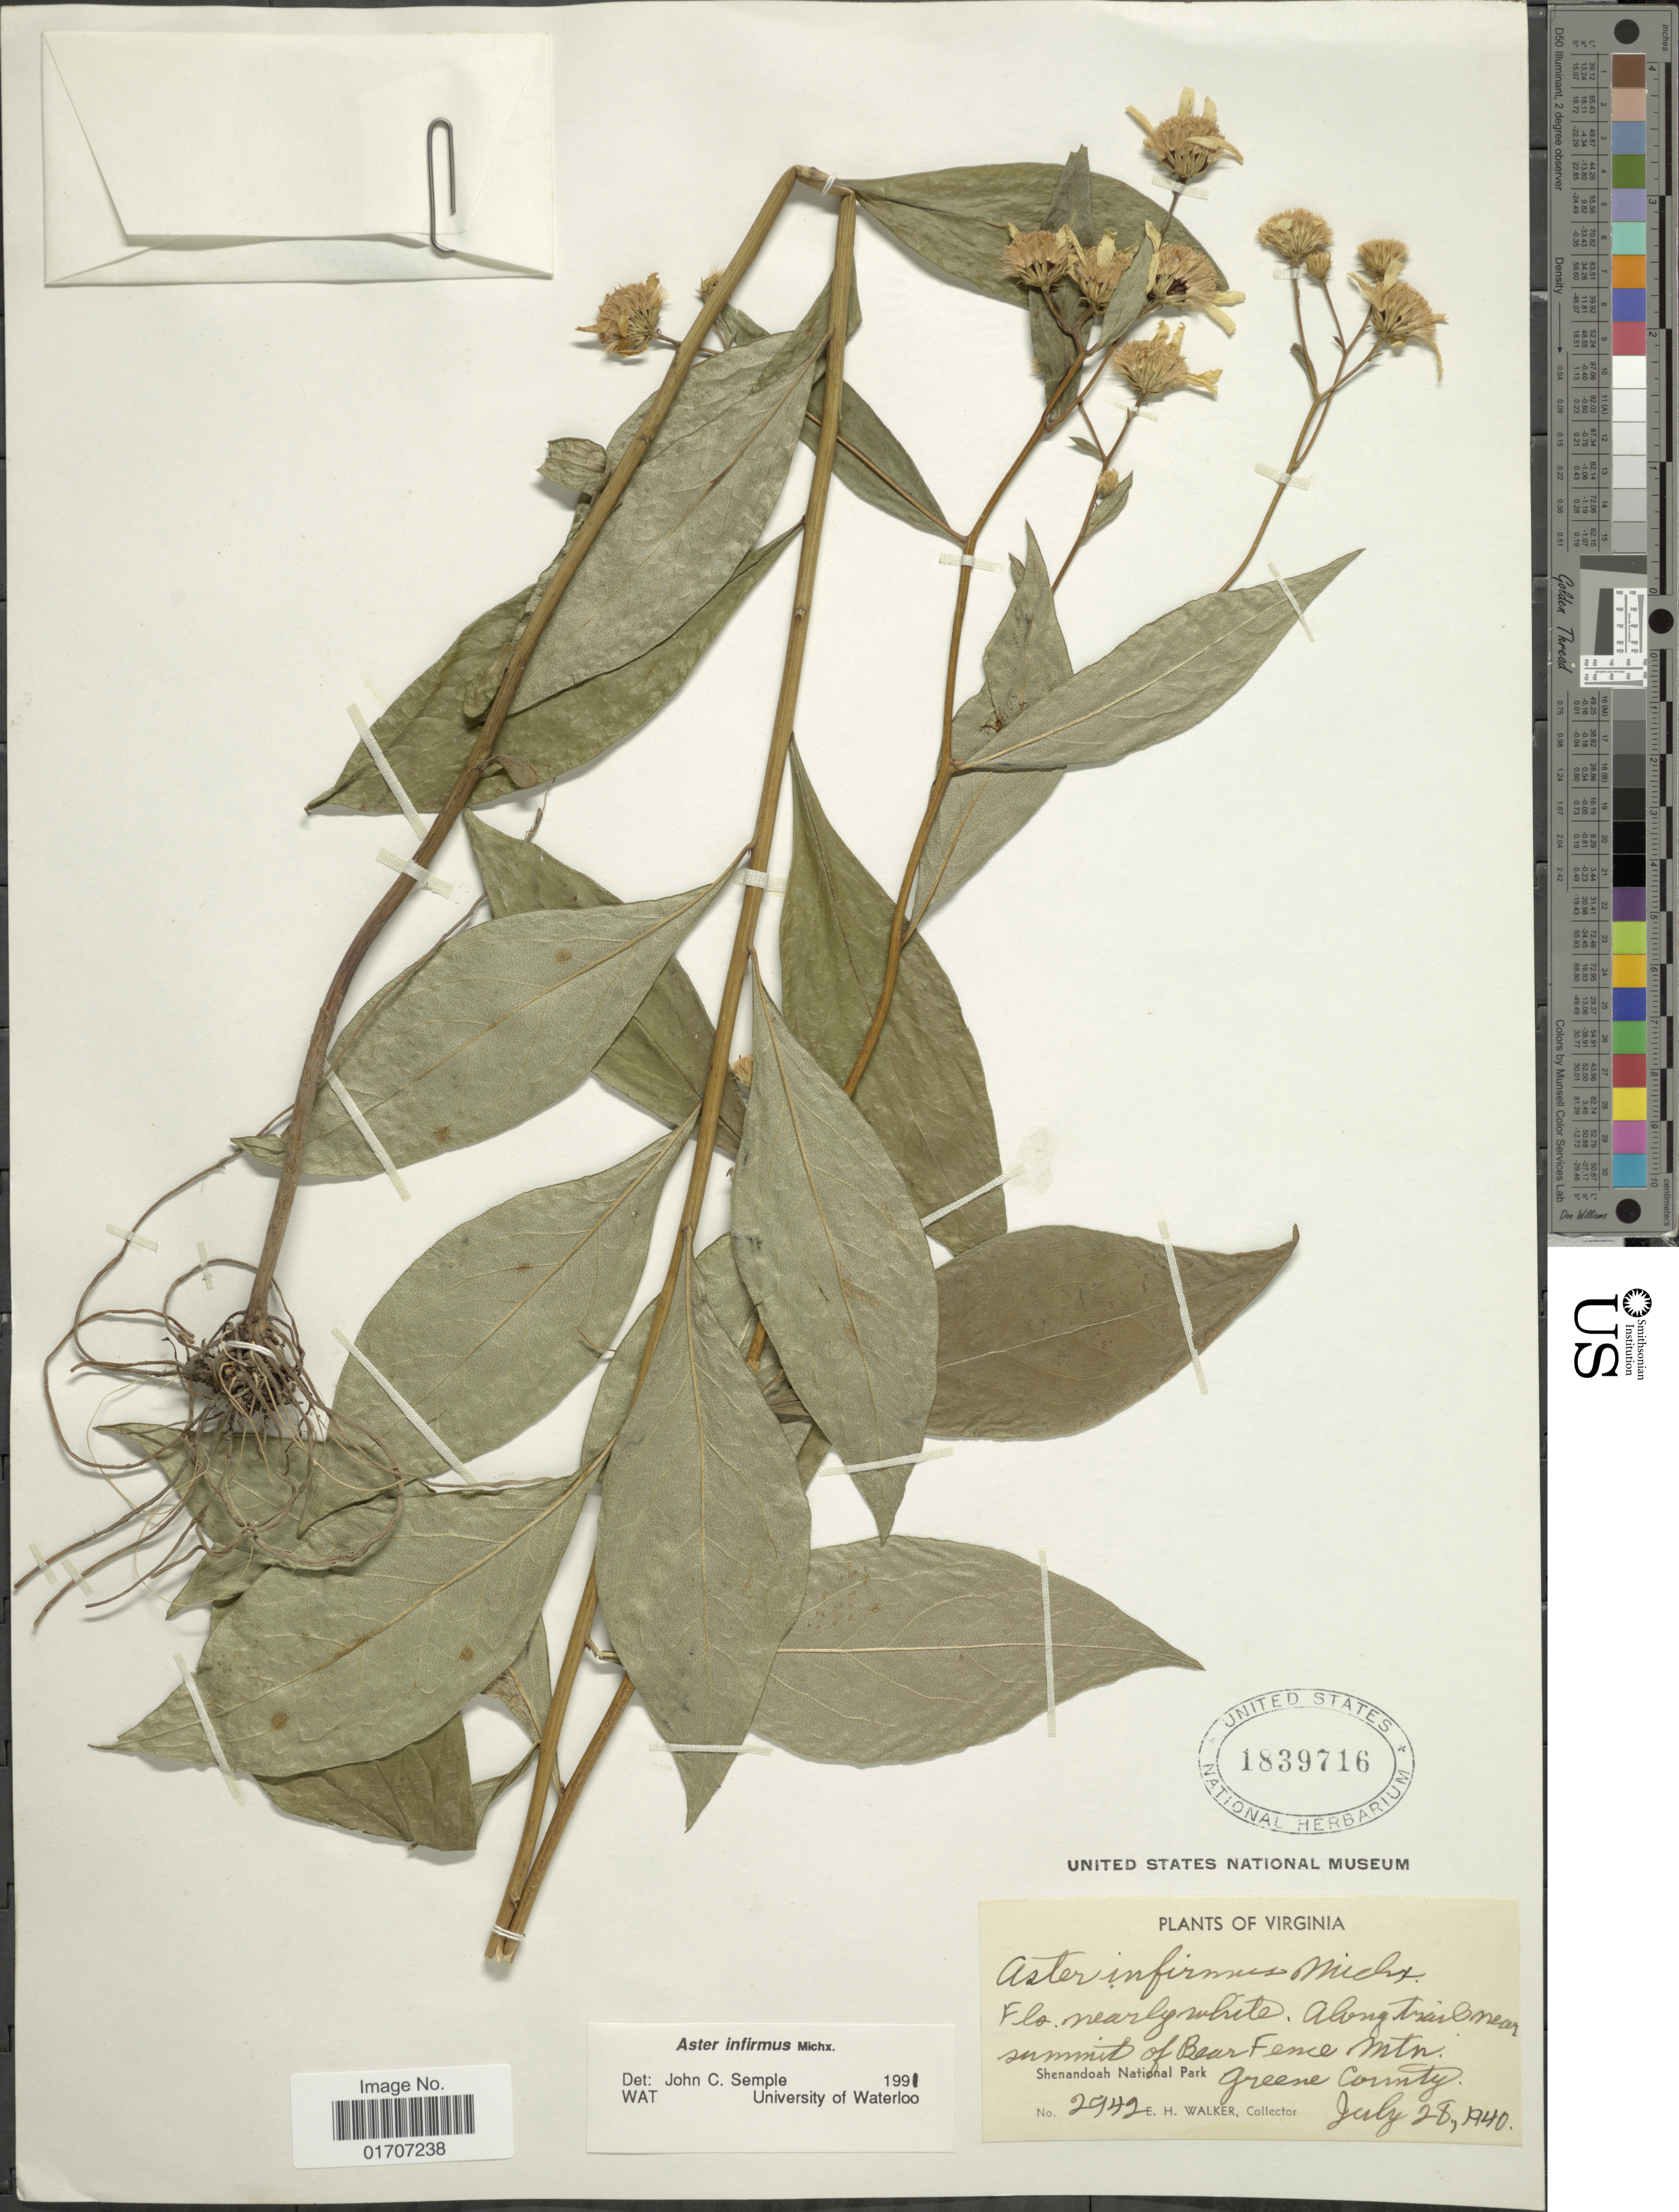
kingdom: Plantae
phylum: Tracheophyta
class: Magnoliopsida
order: Asterales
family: Asteraceae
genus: Doellingeria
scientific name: Doellingeria infirma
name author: (Michx.) Greene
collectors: E. H. Walker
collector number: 2949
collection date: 1940-07-28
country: United States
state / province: Virginia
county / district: Greene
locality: Along trail near summit of Bear Fence Mtn., Shenandoah National Park, Greene County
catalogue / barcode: US 1839716